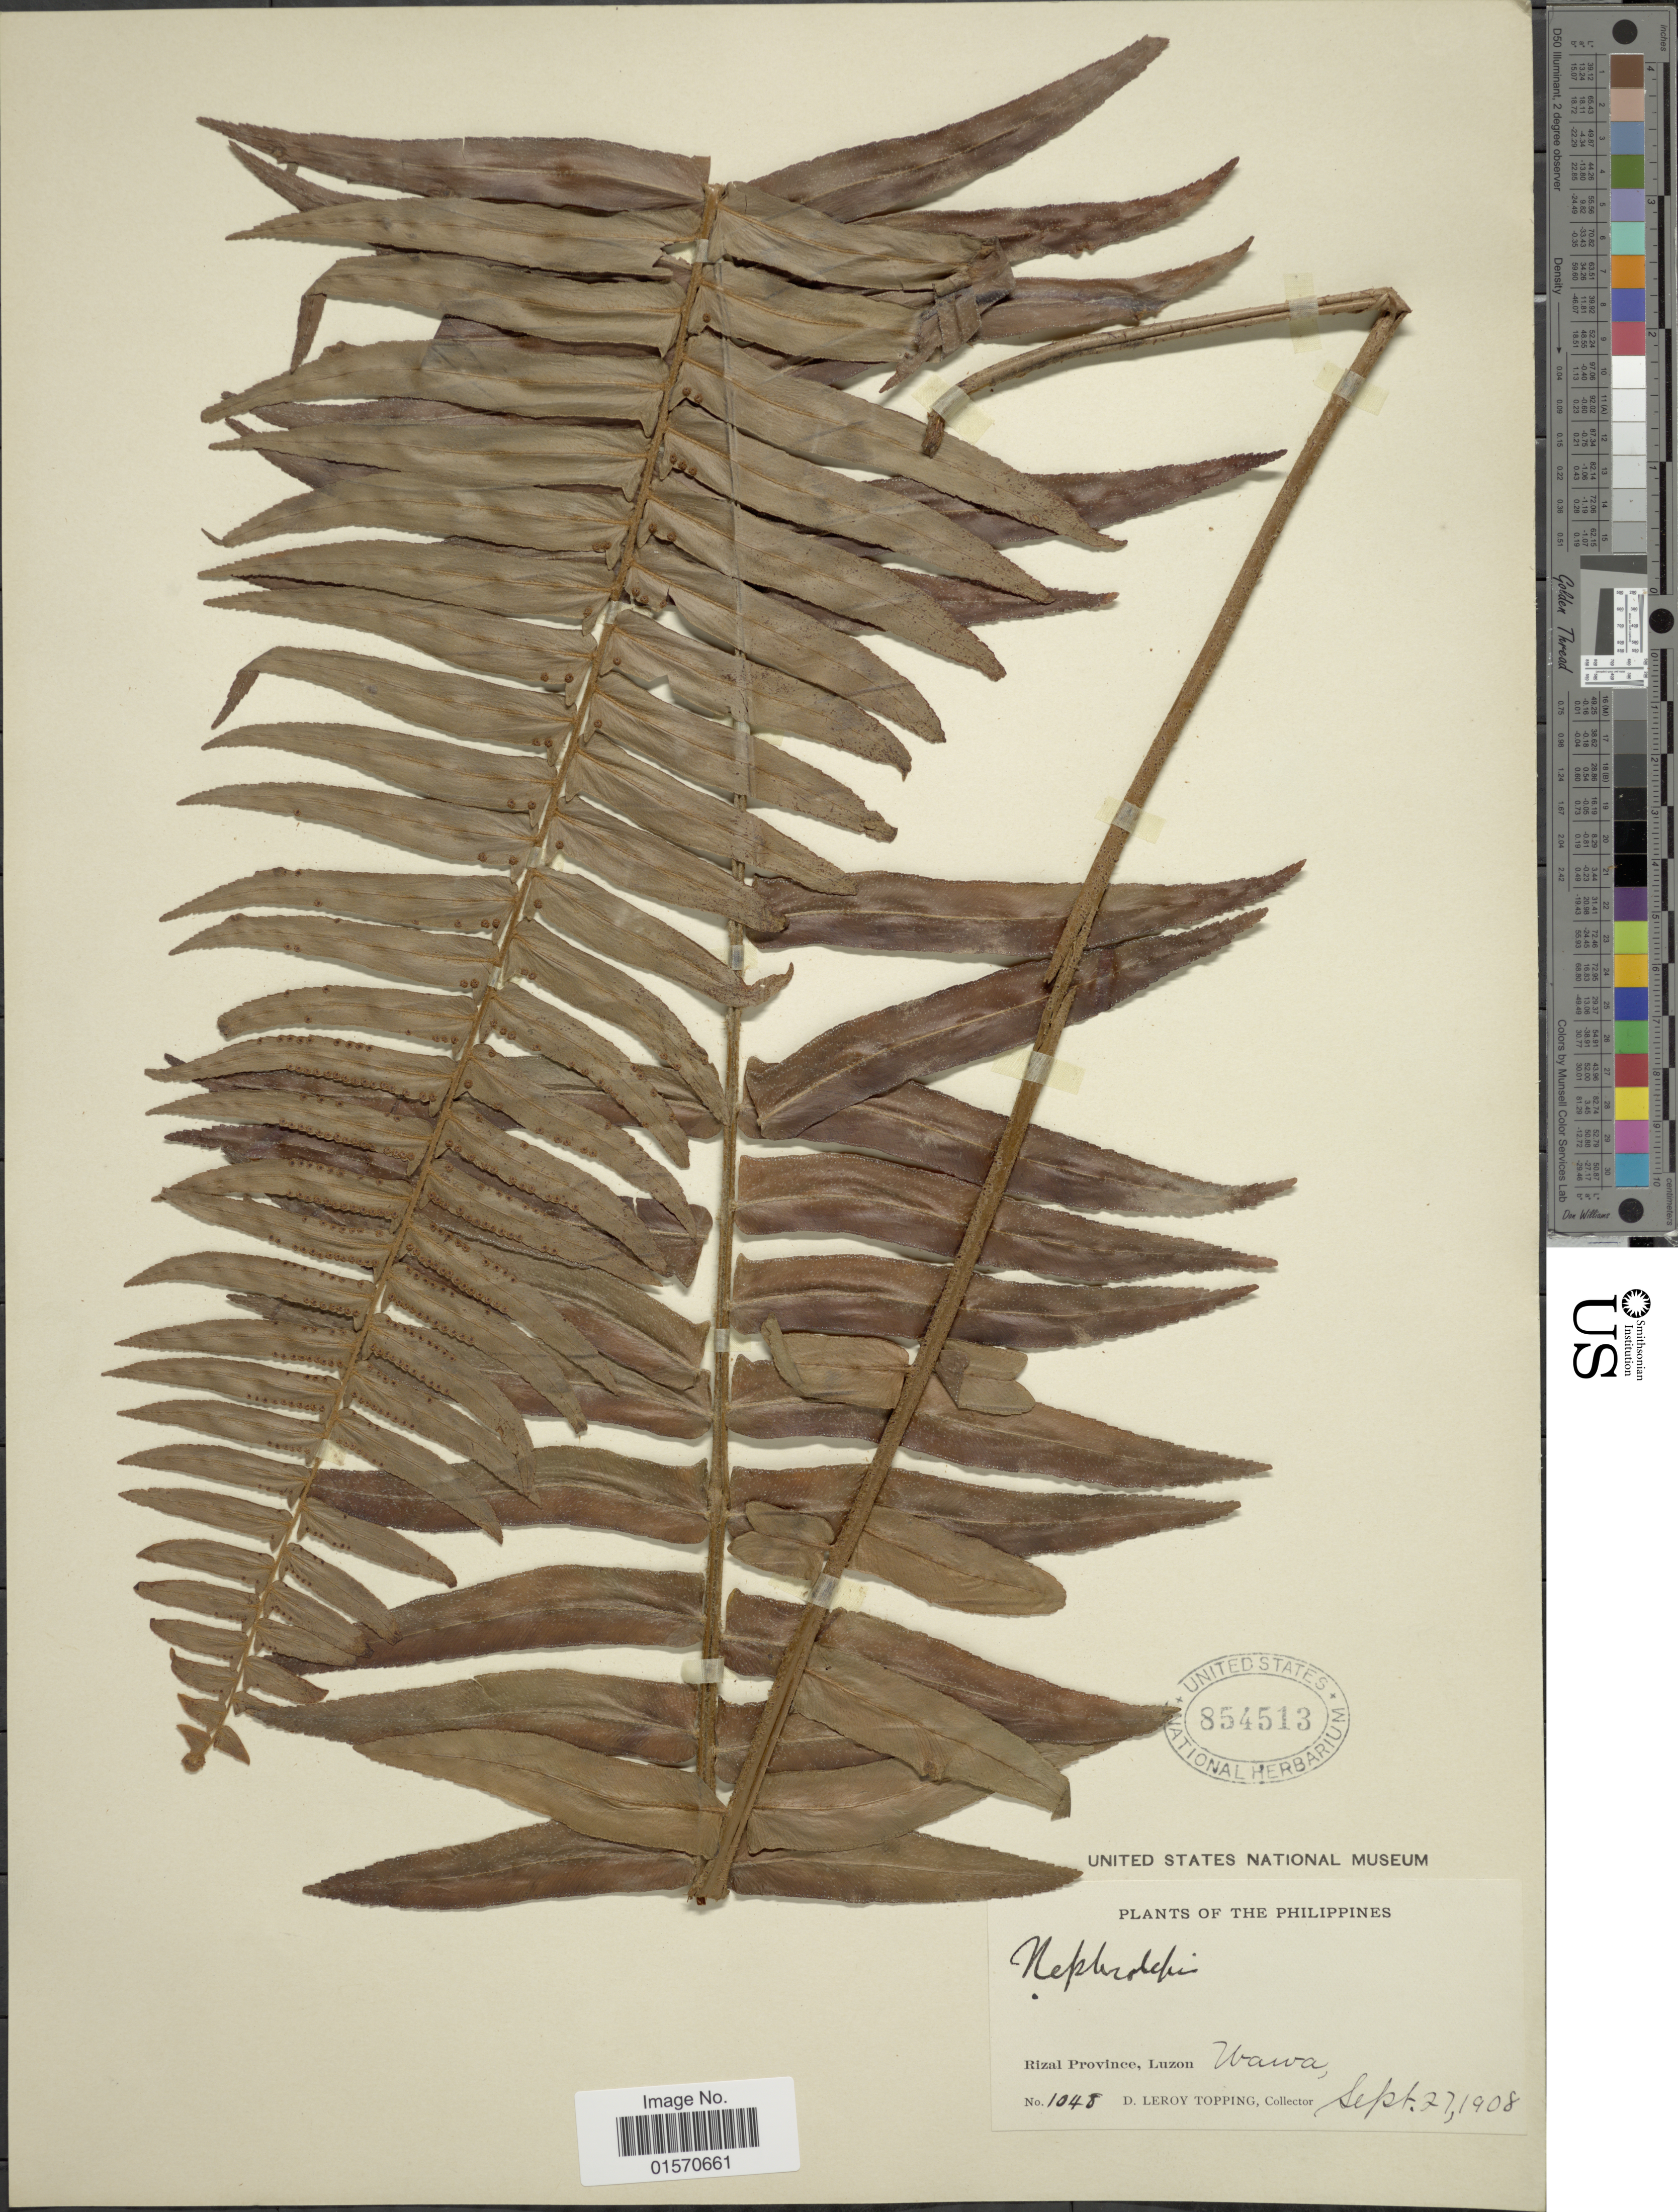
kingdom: Plantae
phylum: Tracheophyta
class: Polypodiopsida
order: Polypodiales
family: Nephrolepidaceae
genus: Nephrolepis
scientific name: Nephrolepis multiflora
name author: (Roxb.) F.M. Jarrett ex C.V. Morton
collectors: D. L. Topping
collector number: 1048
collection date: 1908-09-27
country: Philippines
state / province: Calabarzon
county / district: Rizal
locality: Luzon. Wawa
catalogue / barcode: US 854513